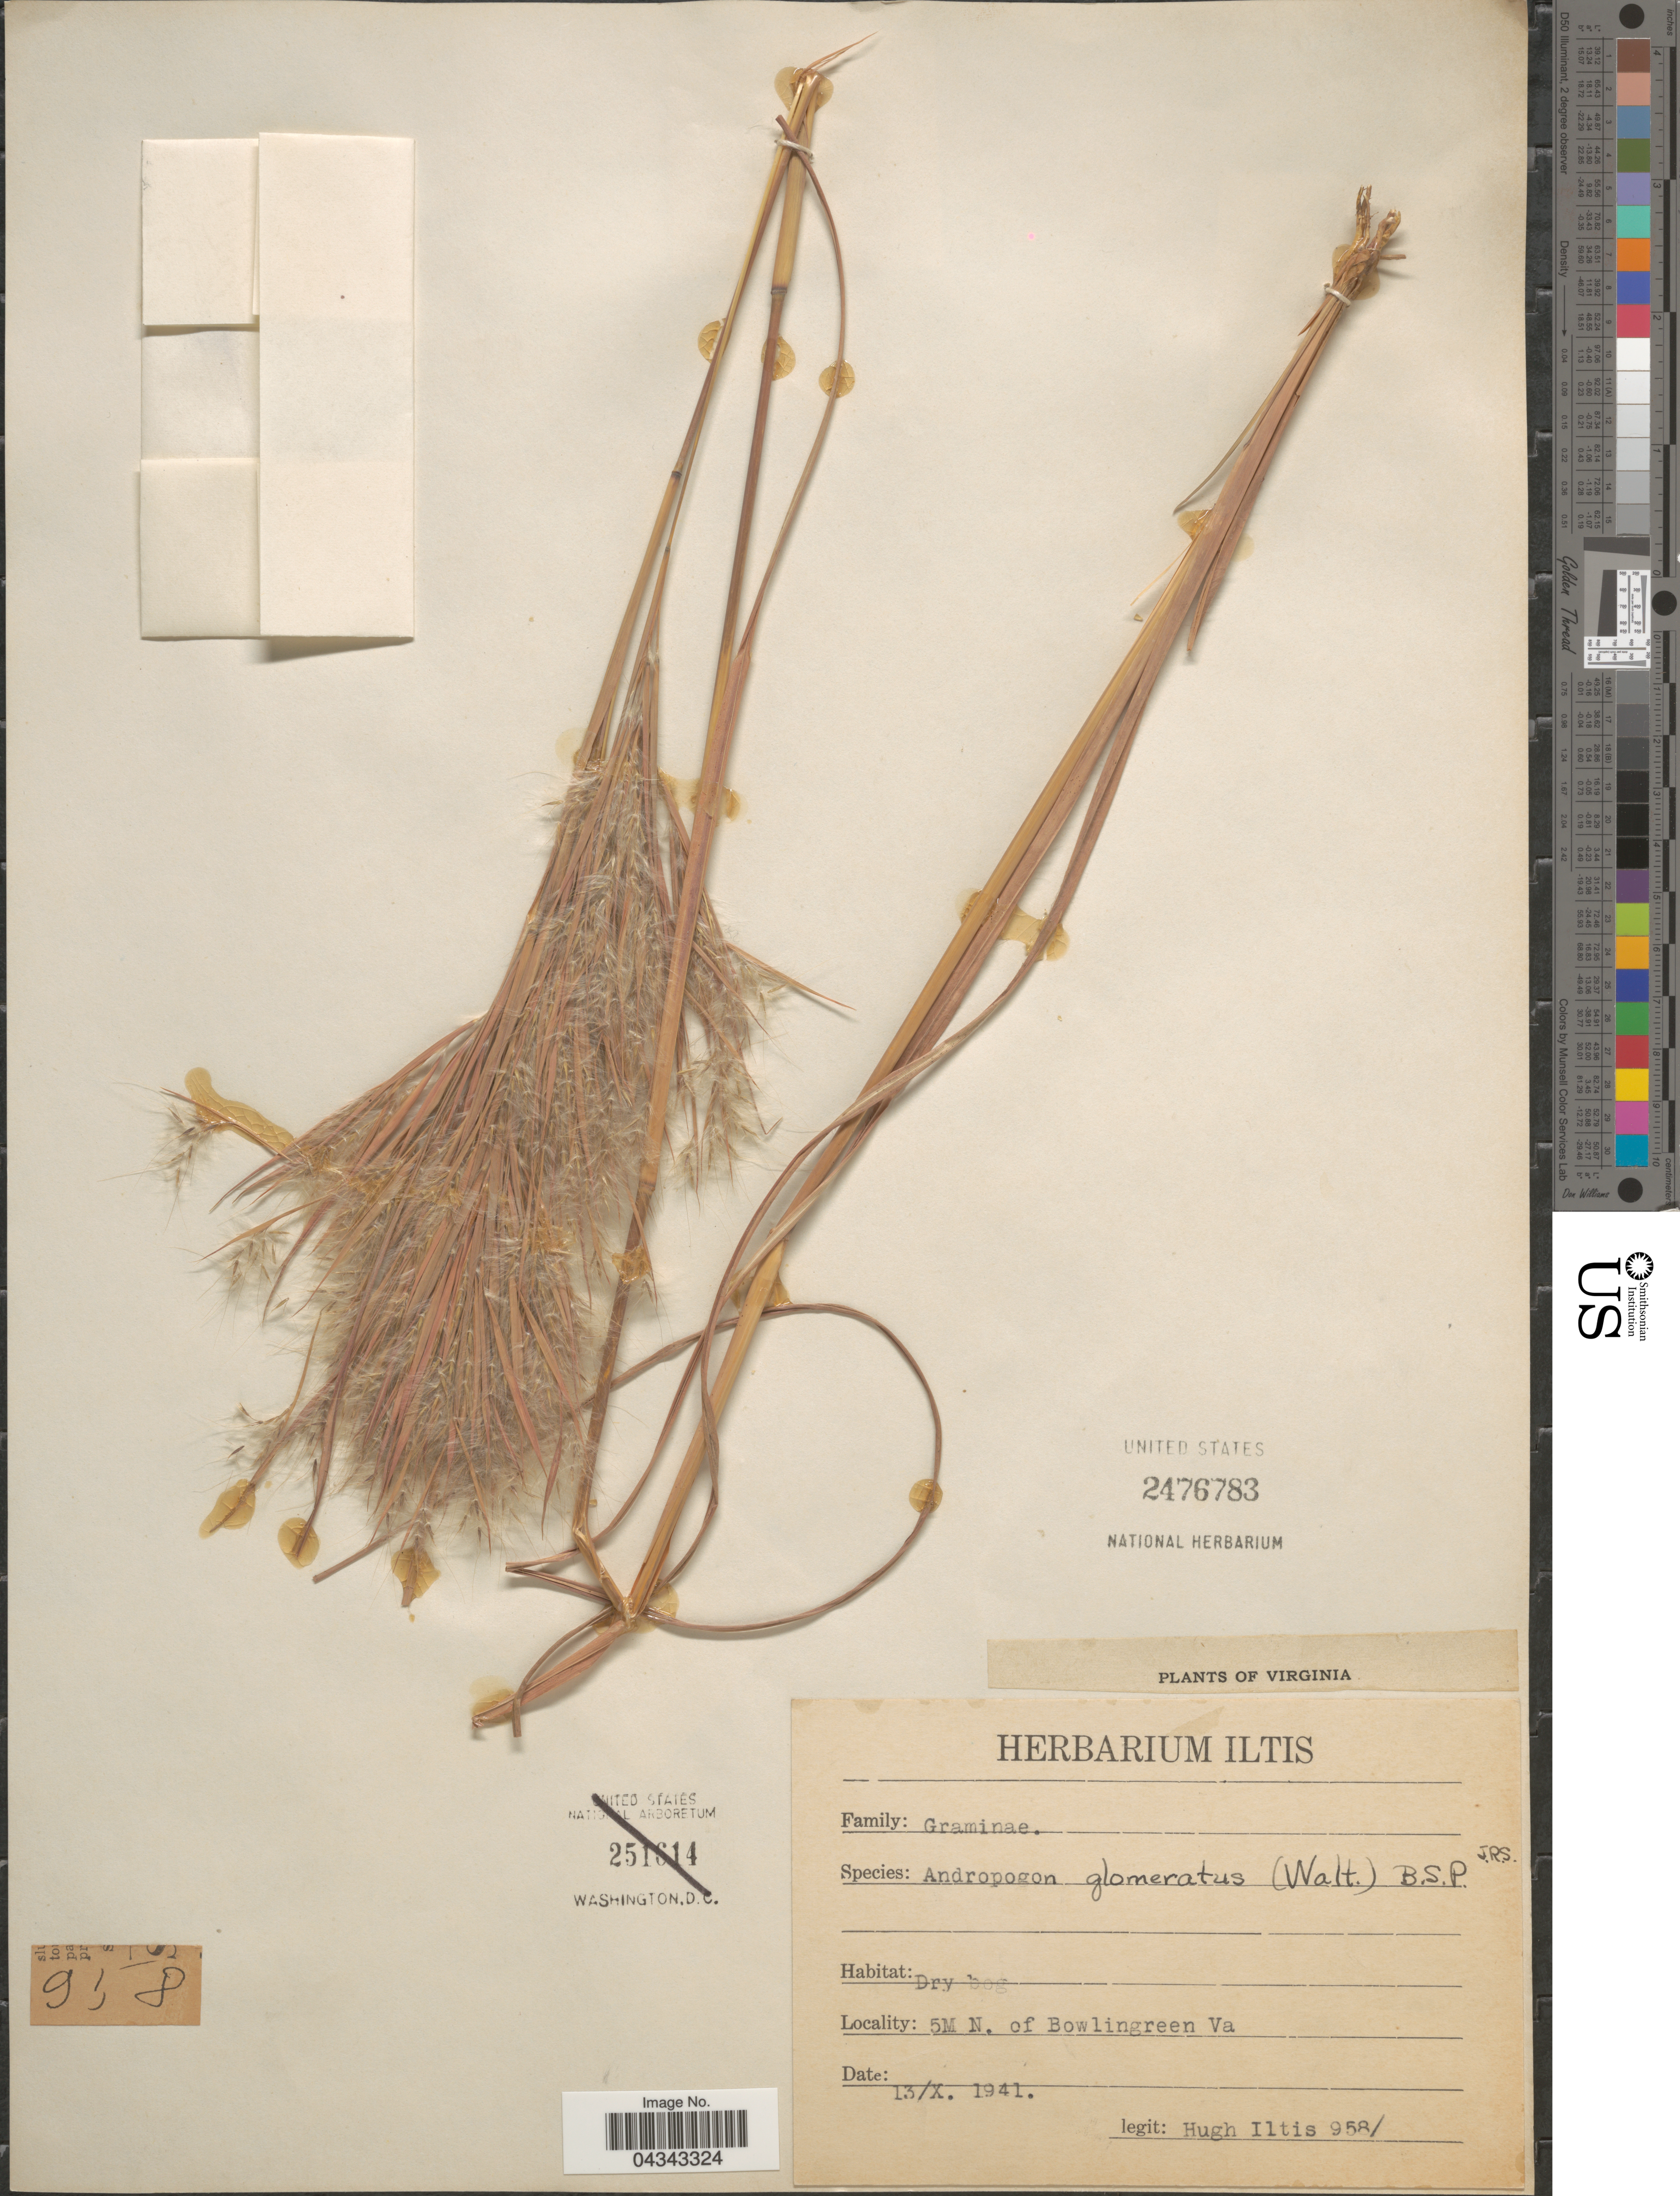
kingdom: Plantae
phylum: Tracheophyta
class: Liliopsida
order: Poales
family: Poaceae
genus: Andropogon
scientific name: Andropogon glomeratus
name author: (Walter) Britton, Stearns & Poggenb.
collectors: H. H. Iltis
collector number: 958/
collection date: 1941-10-13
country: United States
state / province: Virginia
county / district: Caroline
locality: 5 Mi. N of Bowling Green .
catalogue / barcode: US 2476783